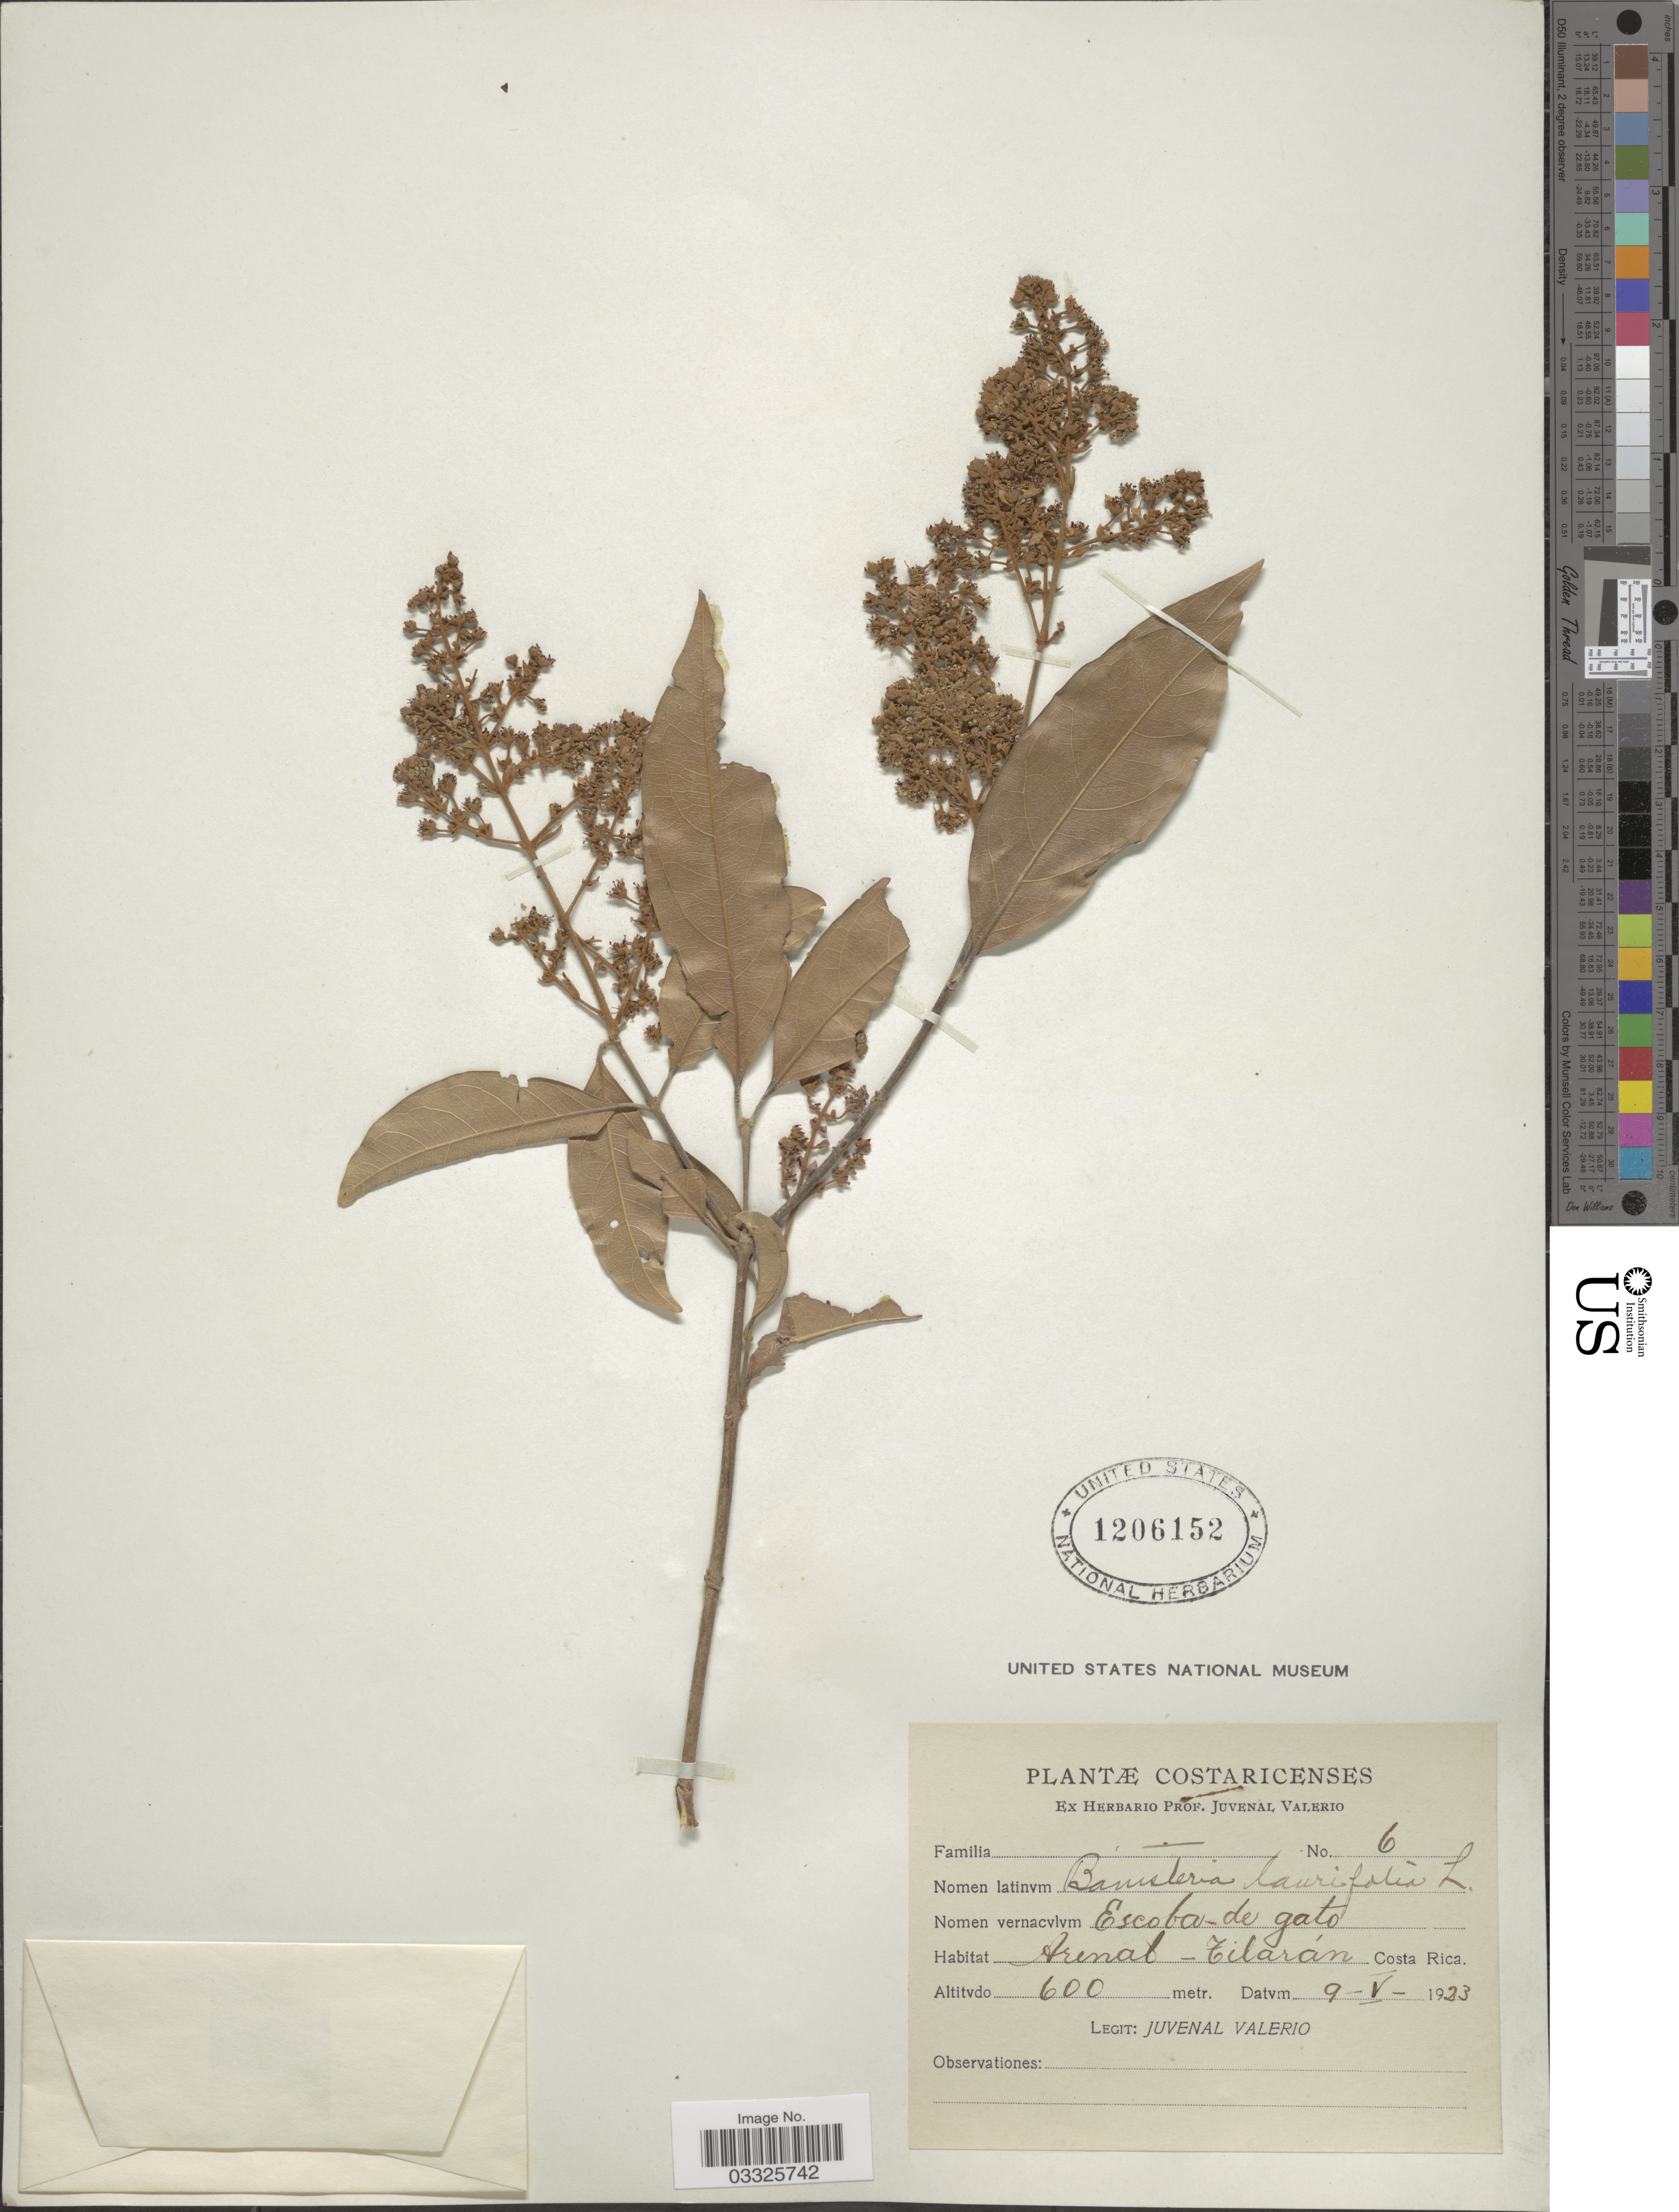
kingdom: Plantae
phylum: Tracheophyta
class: Magnoliopsida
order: Malpighiales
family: Malpighiaceae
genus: Heteropterys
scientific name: Heteropterys laurifolia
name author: (L.) A. Juss.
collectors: J. Valerio R.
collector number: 6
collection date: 1923-05-09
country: Costa Rica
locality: Arenal - Tilarán.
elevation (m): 600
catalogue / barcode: US 1206152